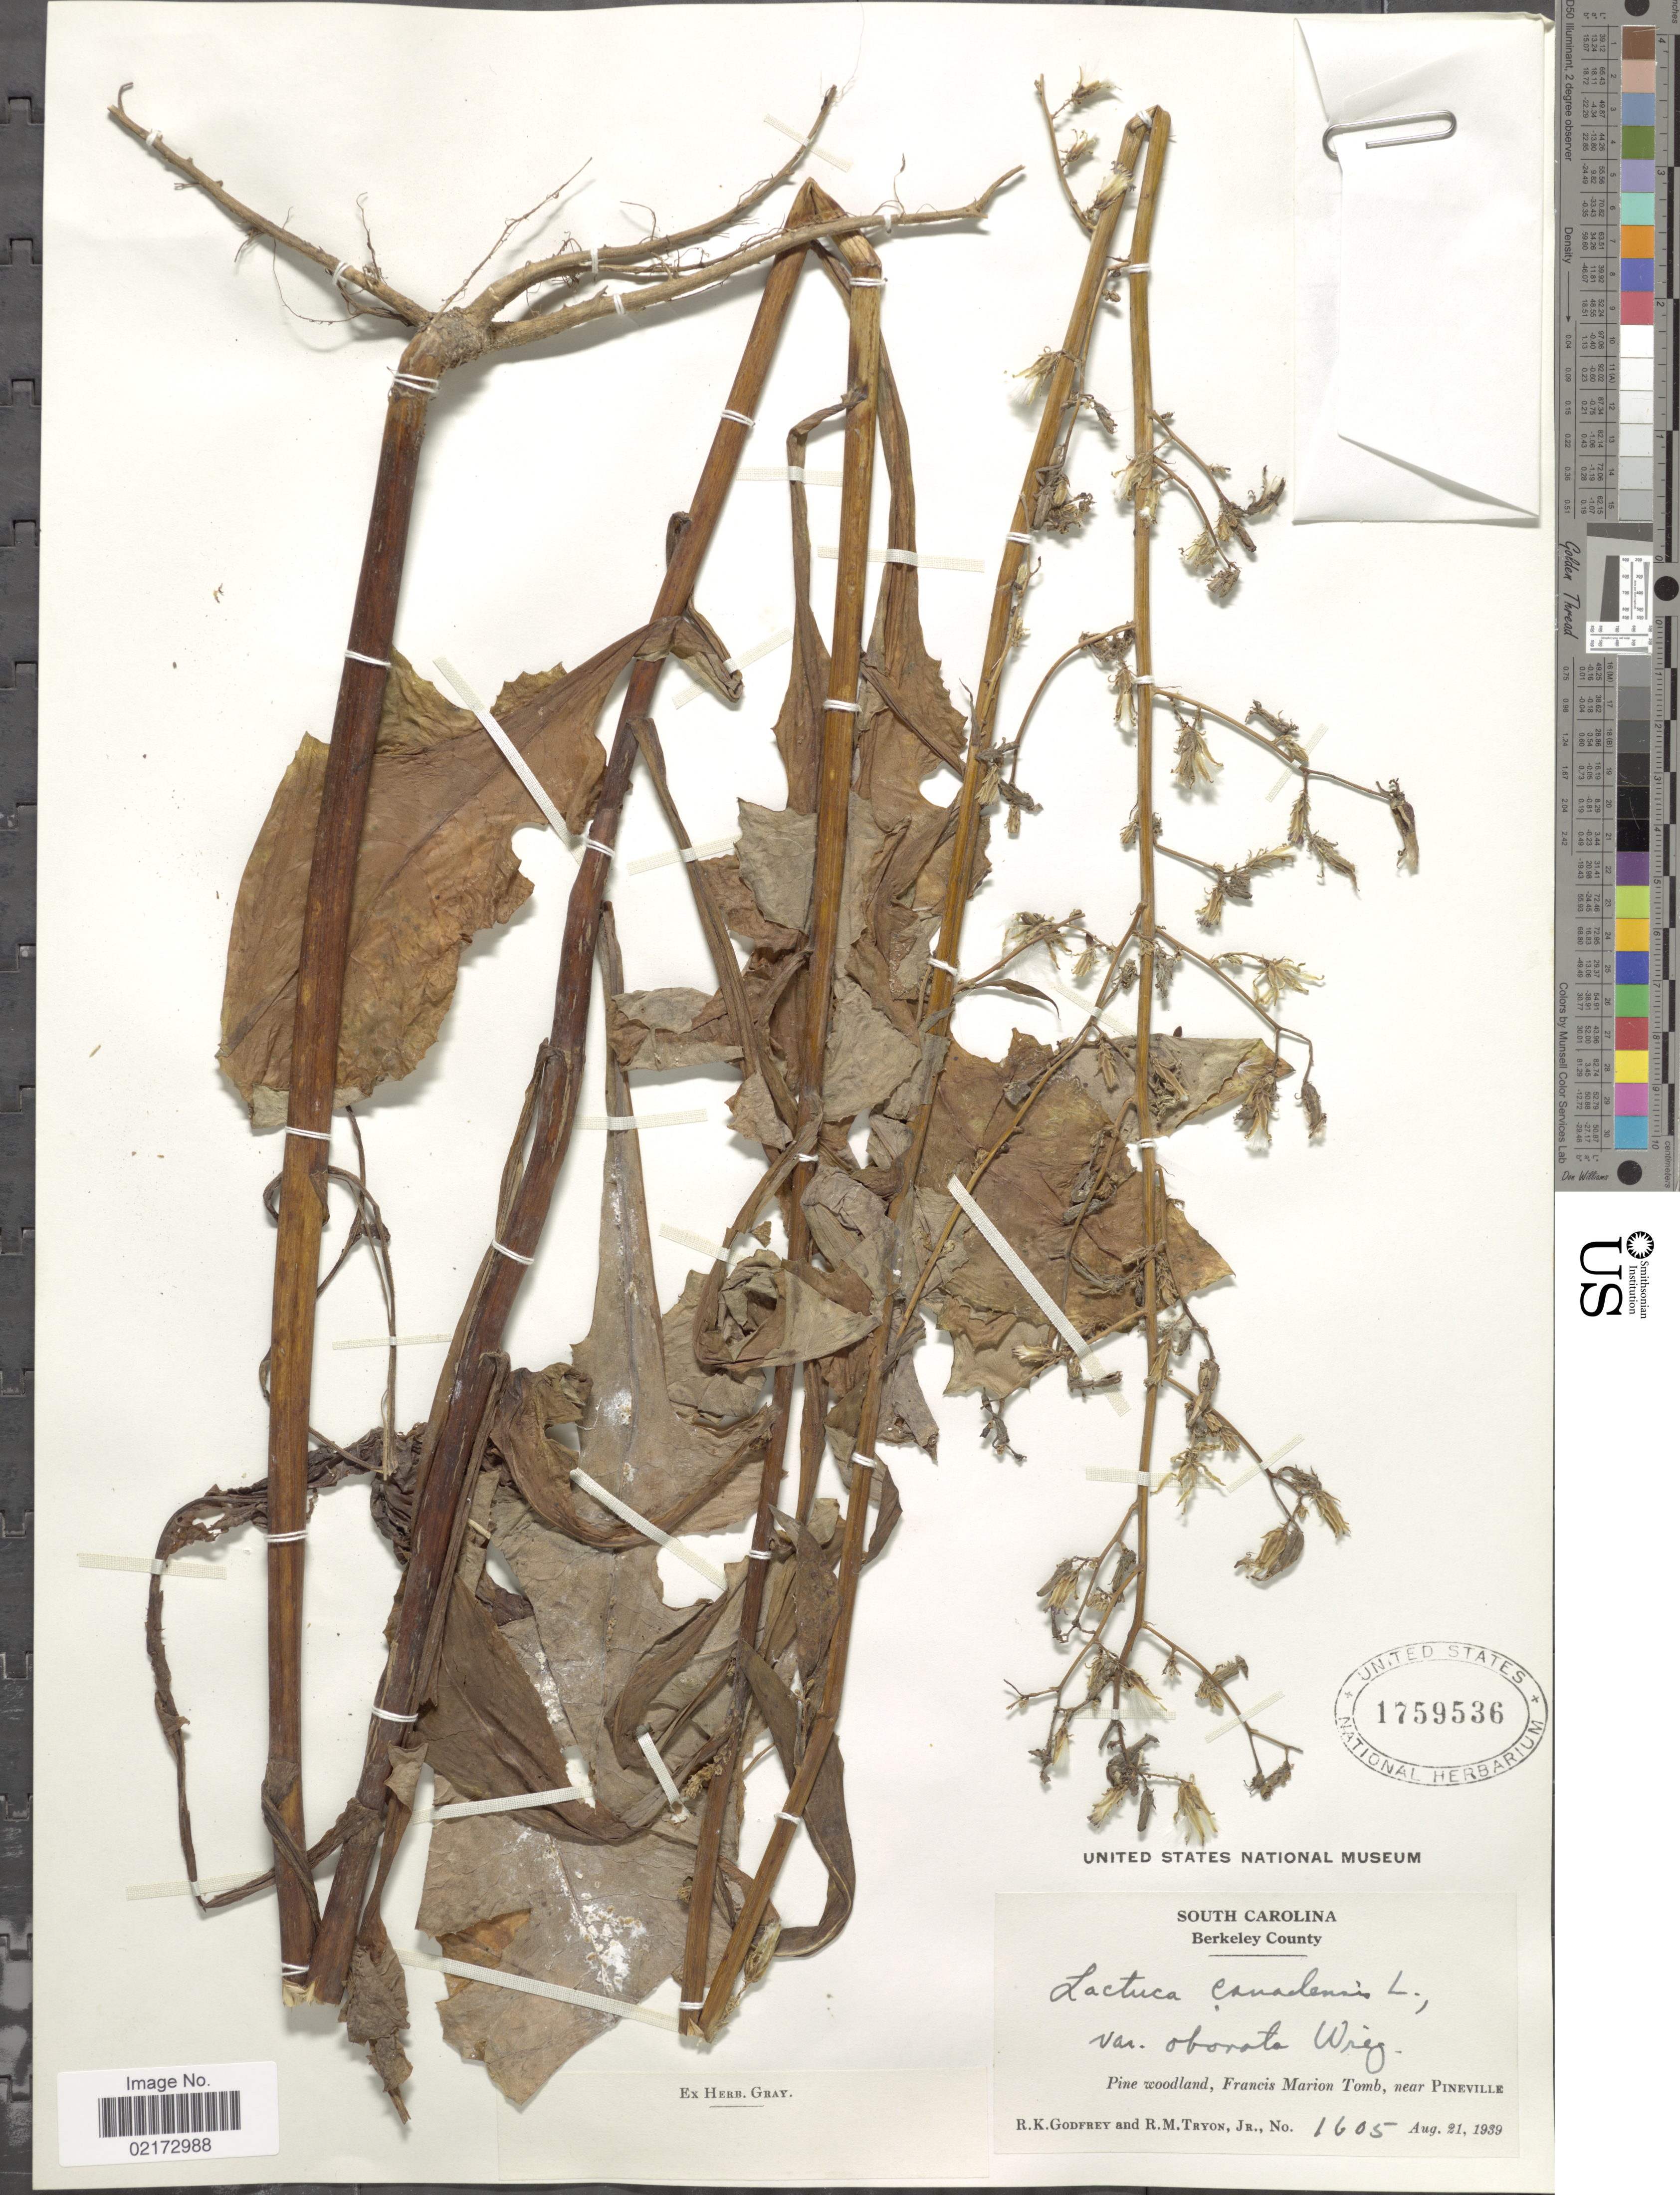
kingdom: Plantae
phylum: Tracheophyta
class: Magnoliopsida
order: Asterales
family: Asteraceae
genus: Lactuca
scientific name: Lactuca canadensis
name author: L.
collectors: R. K. Godfrey & R. M. Tryon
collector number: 1605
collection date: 1939-08-21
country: United States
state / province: South Carolina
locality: Berkeley County, Francis Marion Tomb, near Pineville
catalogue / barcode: US 1759536